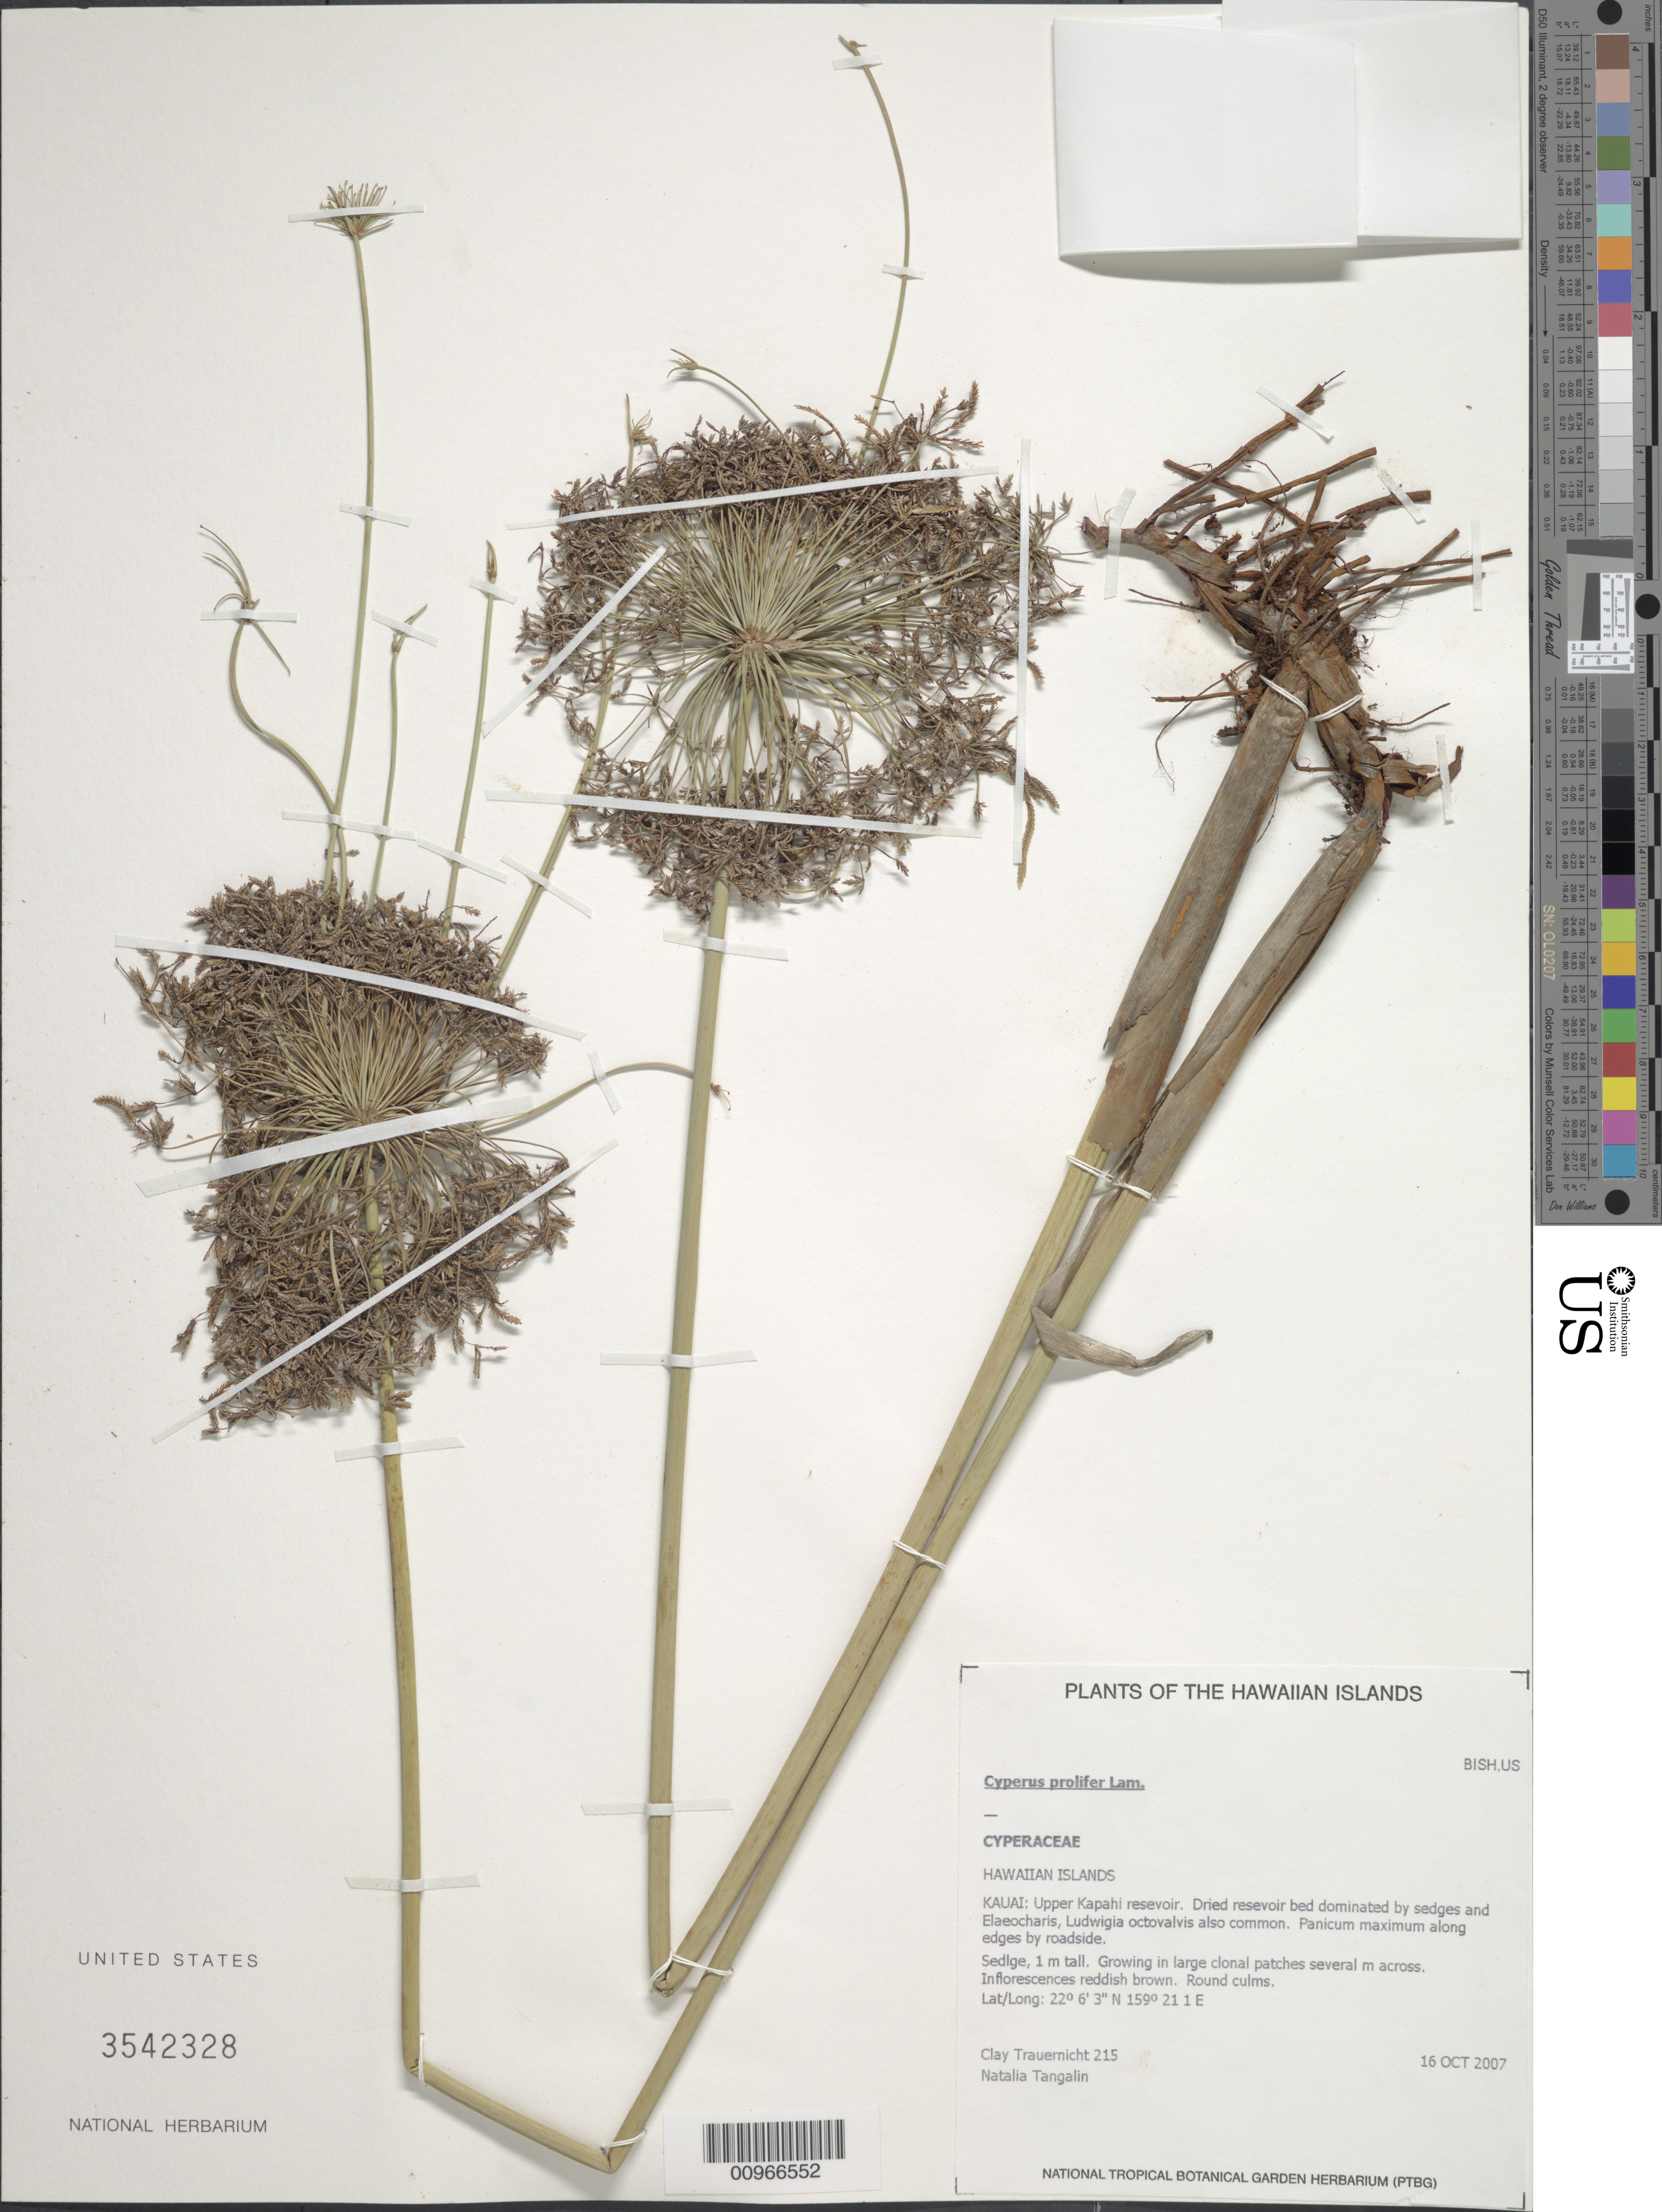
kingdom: Plantae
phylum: Tracheophyta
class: Liliopsida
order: Poales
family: Cyperaceae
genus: Cyperus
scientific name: Cyperus prolifer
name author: Lam.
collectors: C. Trauernicht & N. Tangalin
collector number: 215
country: United States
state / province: Hawaii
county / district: Kauai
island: Kaua'i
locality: Upper Kapahi reservoir.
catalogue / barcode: US 3542328